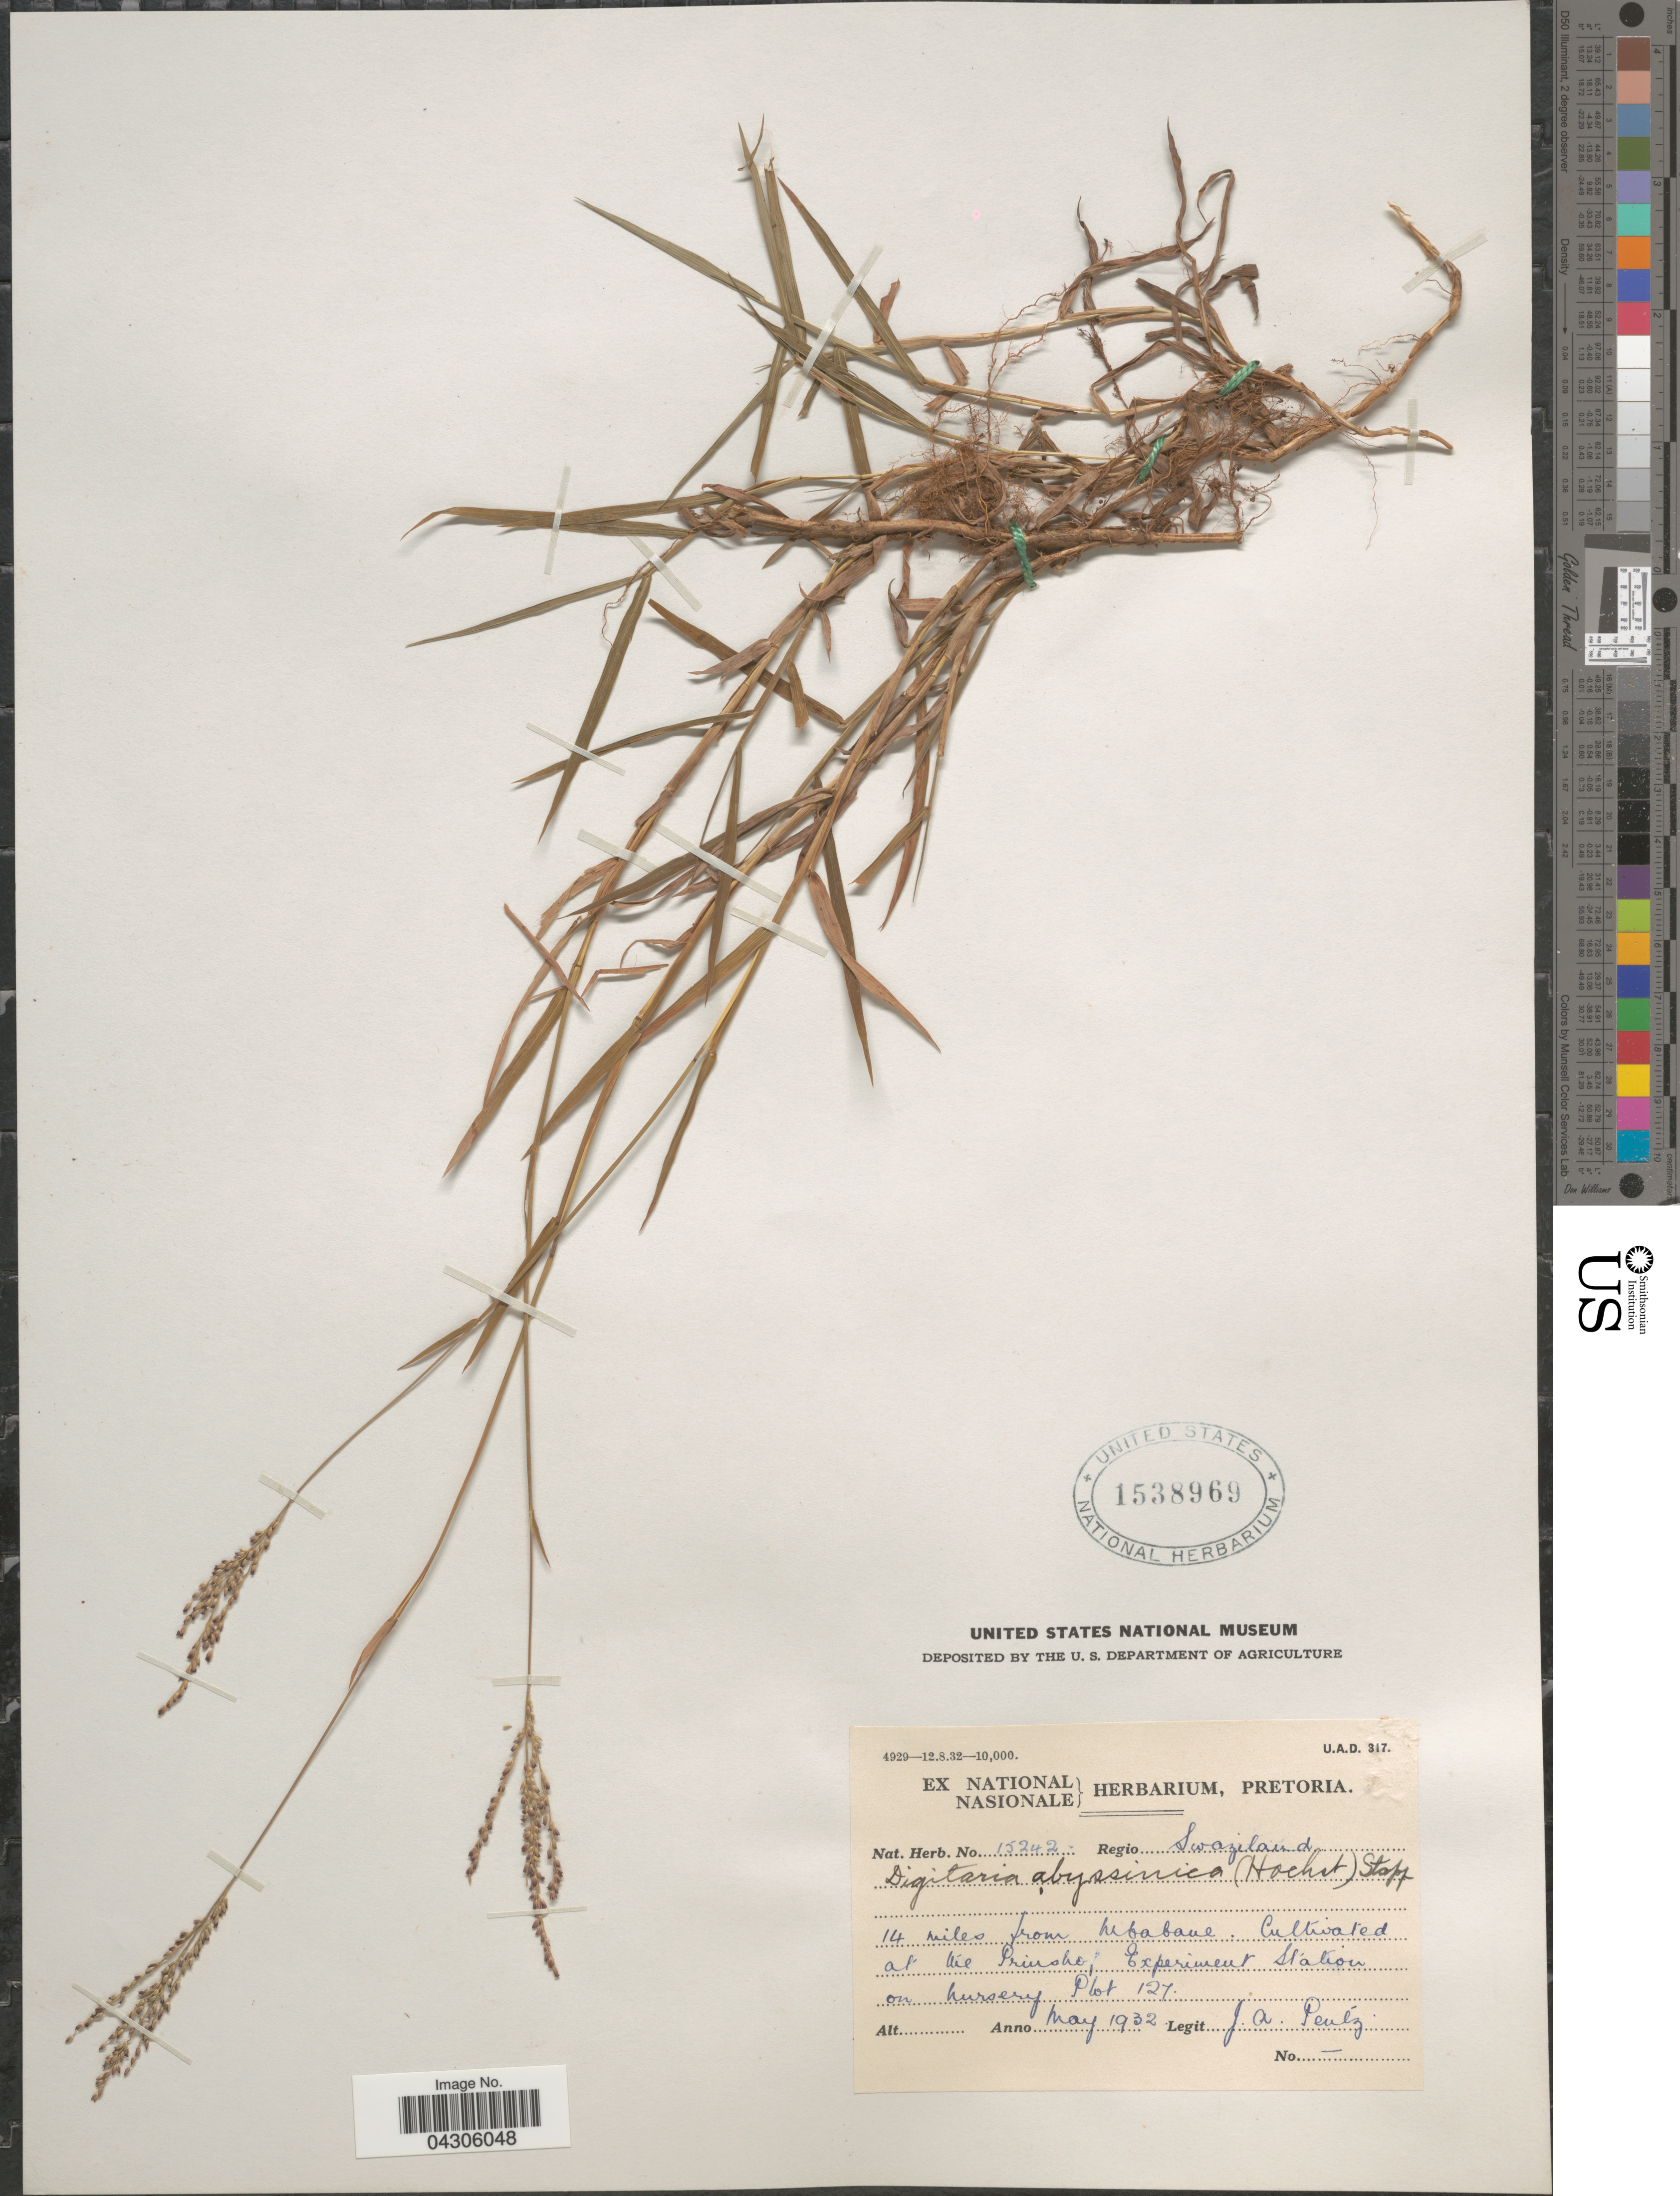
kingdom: Plantae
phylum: Tracheophyta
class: Liliopsida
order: Poales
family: Poaceae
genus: Digitaria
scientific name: Digitaria sp.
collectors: J. Pentz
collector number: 15242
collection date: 1932-05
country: South Africa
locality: Cultivated at the Prinshof Experiment Station on nursery Plot 127.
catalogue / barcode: US 1538969